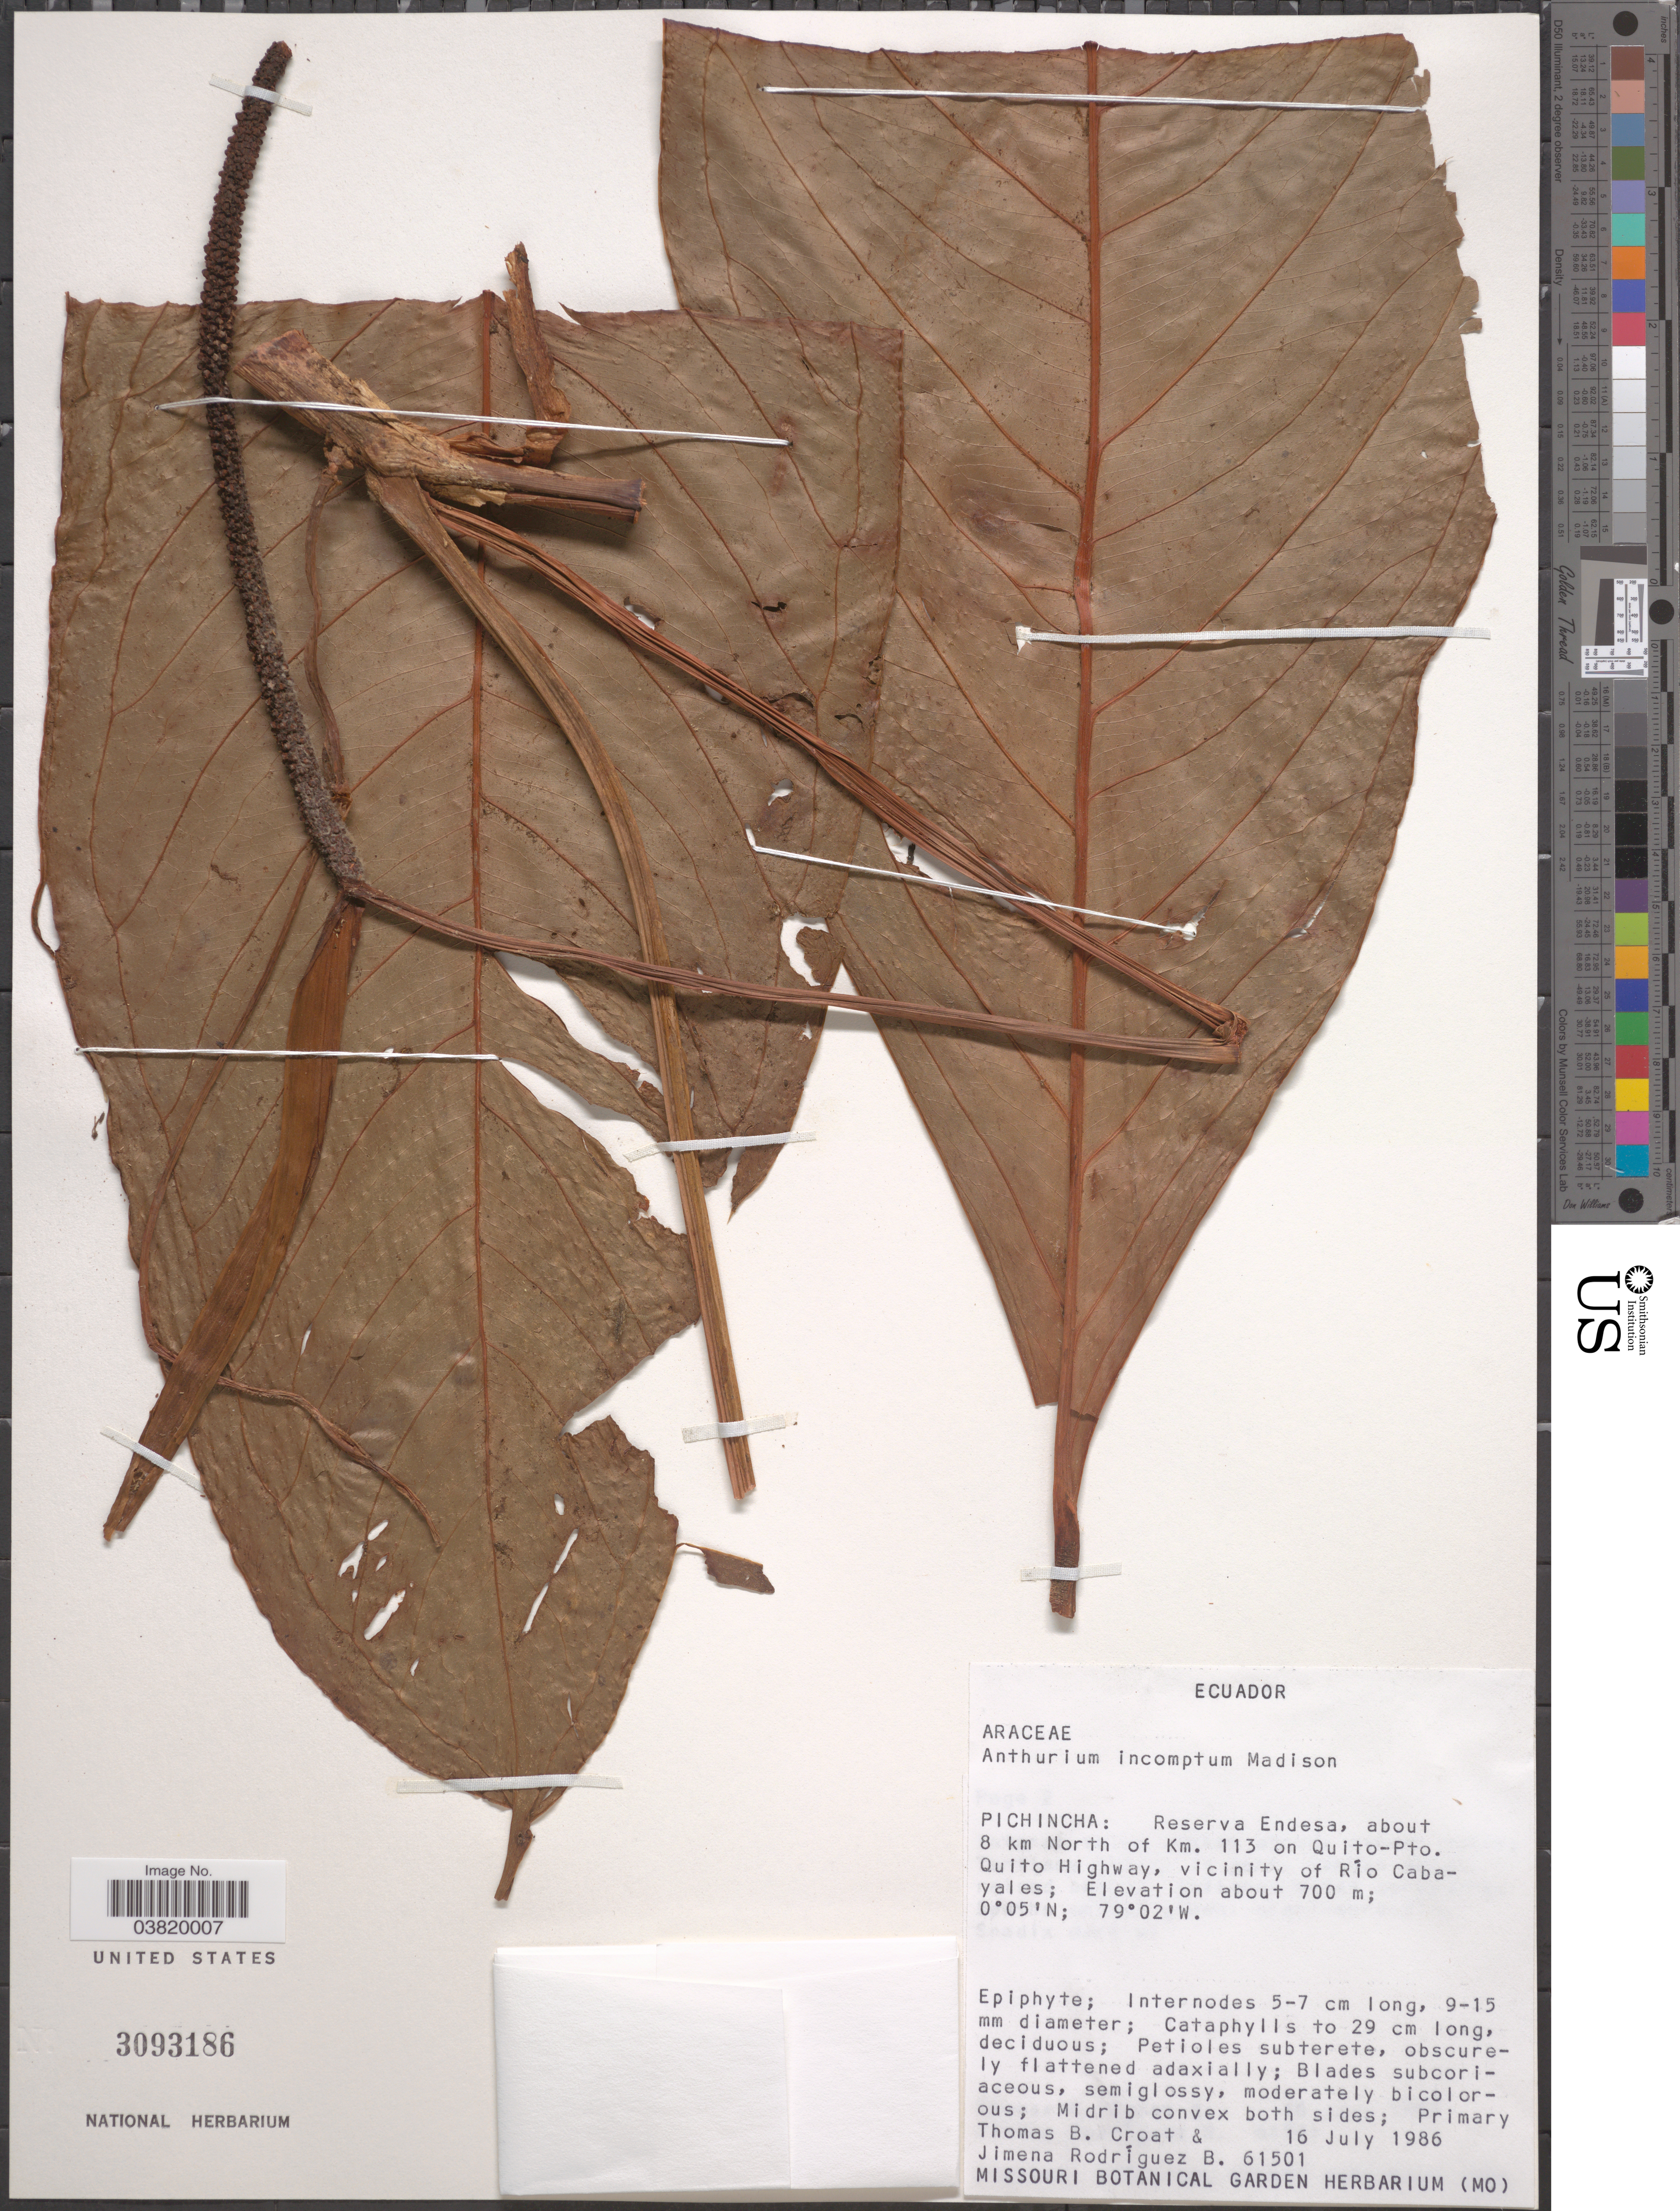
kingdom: Plantae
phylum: Tracheophyta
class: Liliopsida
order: Alismatales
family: Araceae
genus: Anthurium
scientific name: Anthurium incomptum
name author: Madison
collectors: T. B. Croat & J. Rodriguez B.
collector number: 61501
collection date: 1986-07-16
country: Ecuador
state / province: Pichincha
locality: Reserva Endesa, about 8 km North of Km. 113 on Quito-Pto. Quito Highway, vicinity of Río Cabayales.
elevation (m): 700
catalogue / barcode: US 3093186